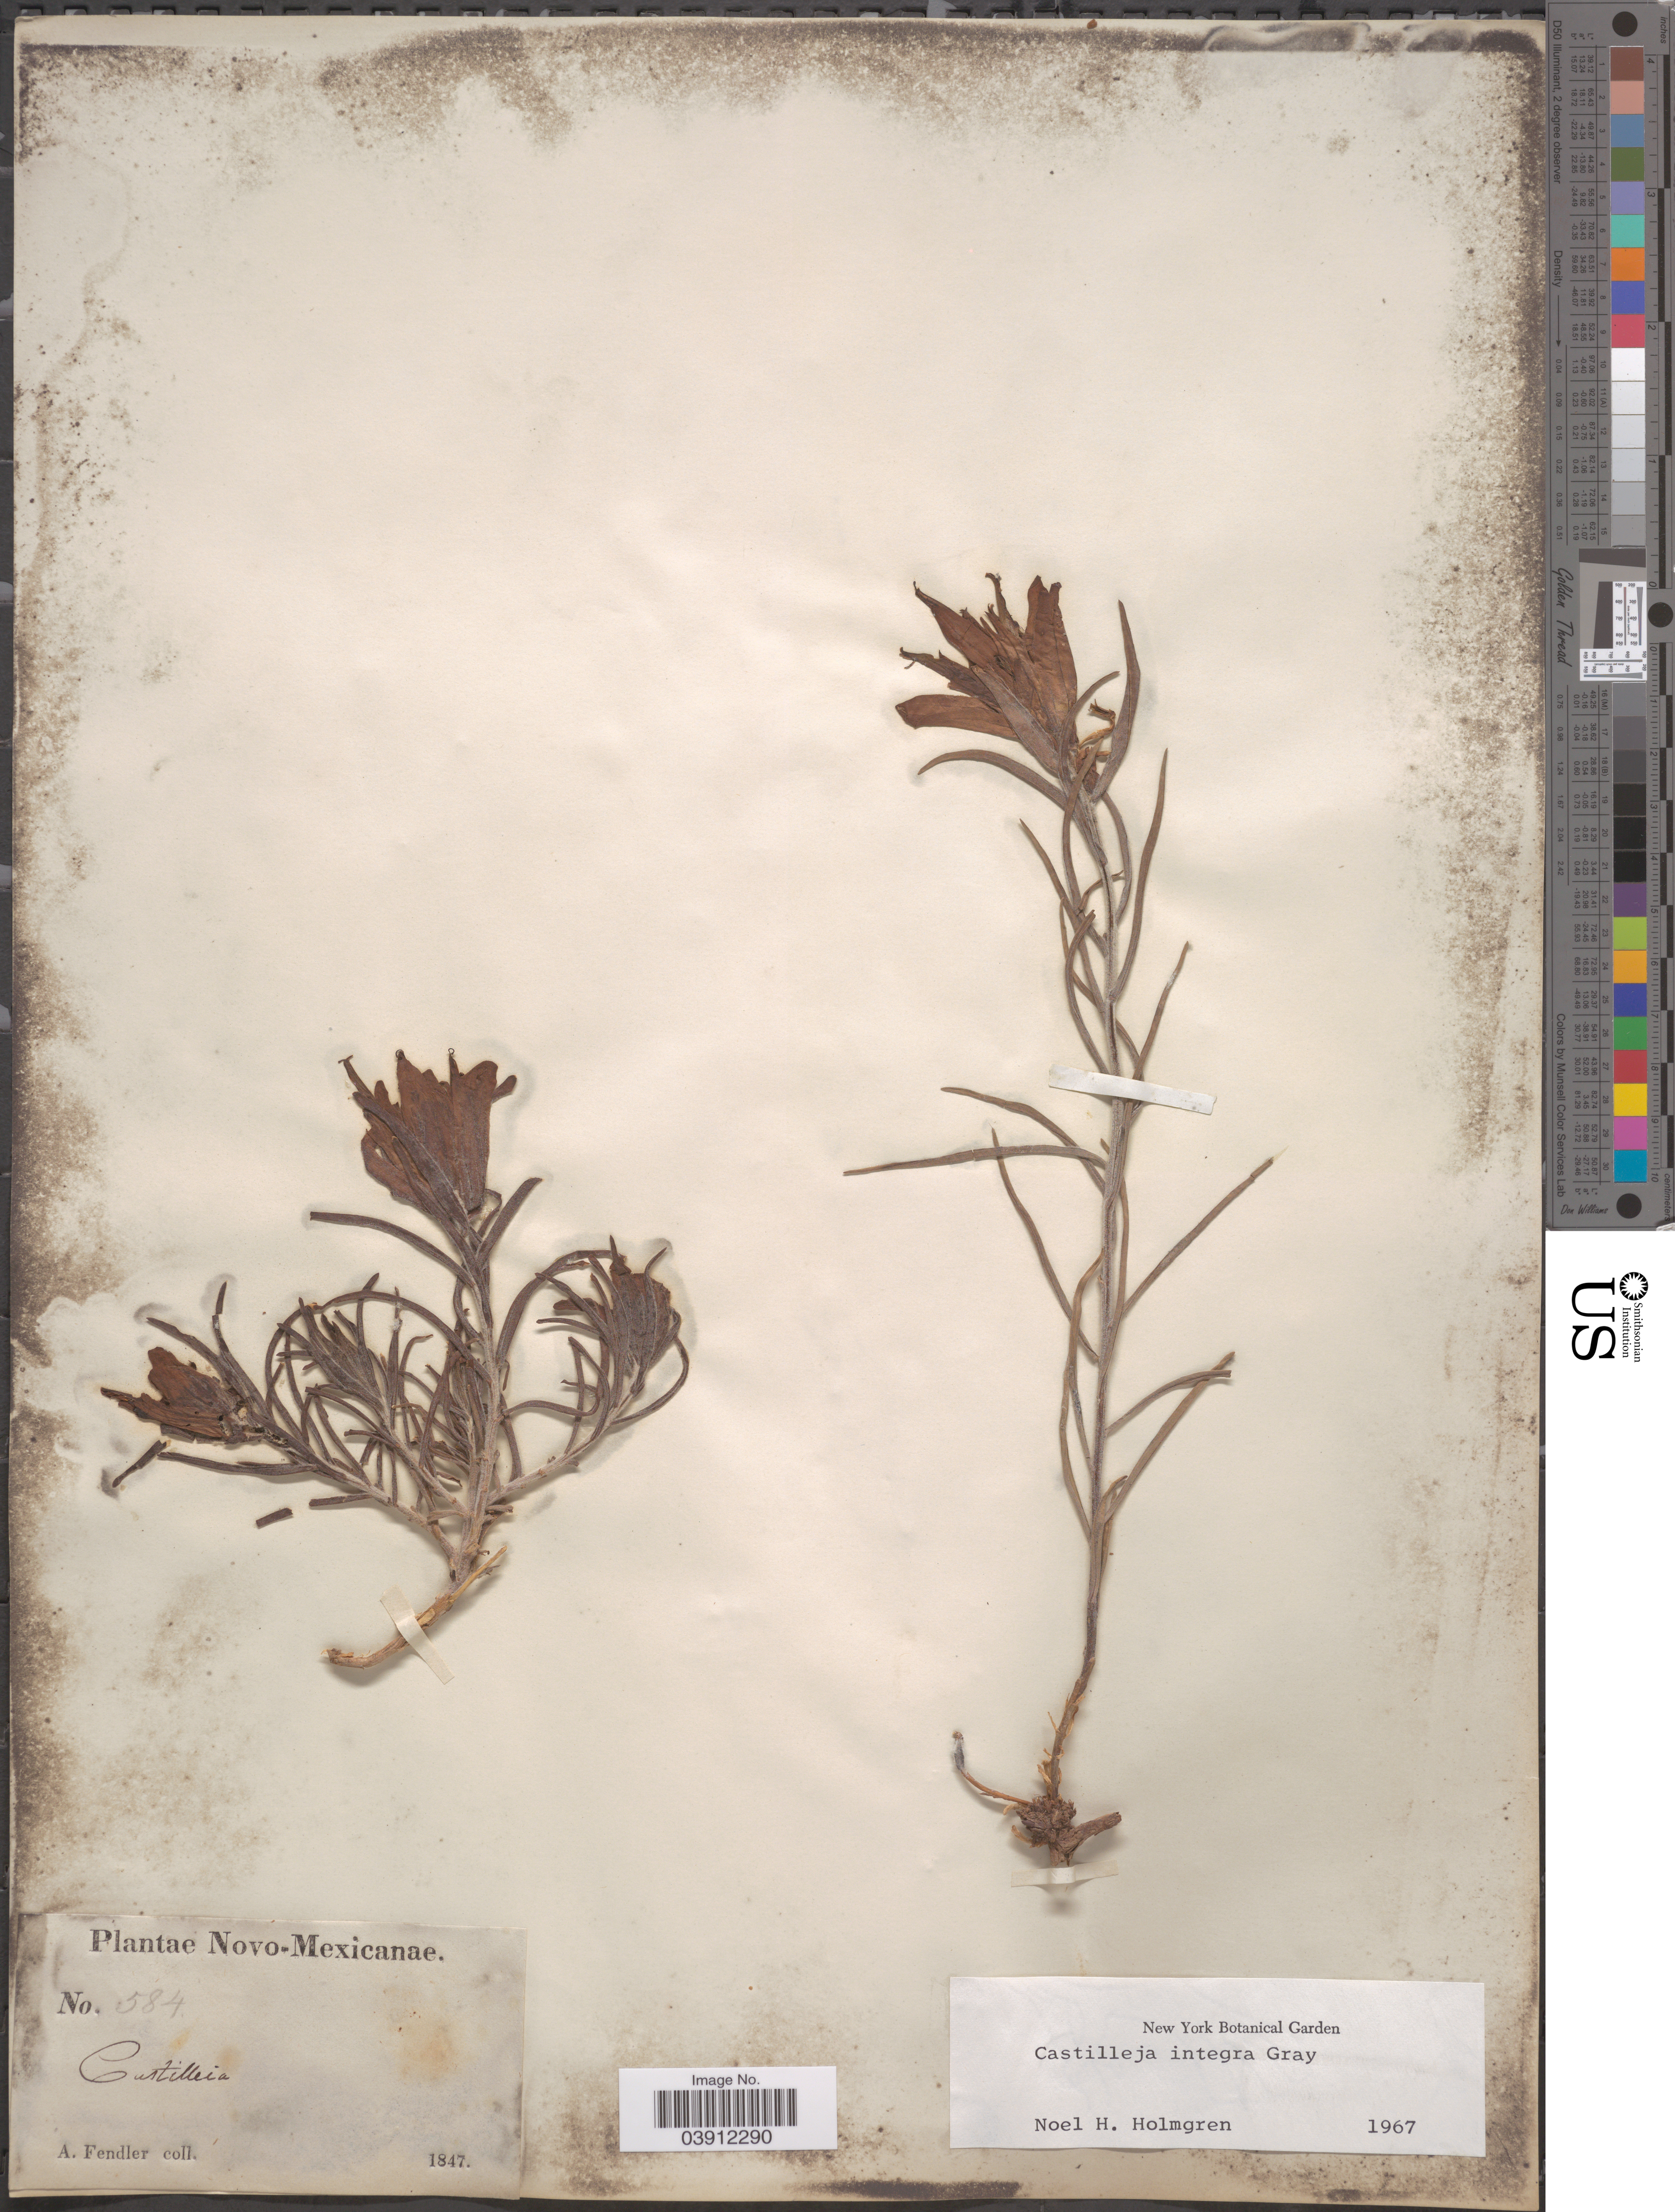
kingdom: Plantae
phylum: Tracheophyta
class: Magnoliopsida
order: Lamiales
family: Orobanchaceae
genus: Castilleja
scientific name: Castilleja integra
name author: A. Gray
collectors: A. Fendler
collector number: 584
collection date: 1847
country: United States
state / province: New Mexico